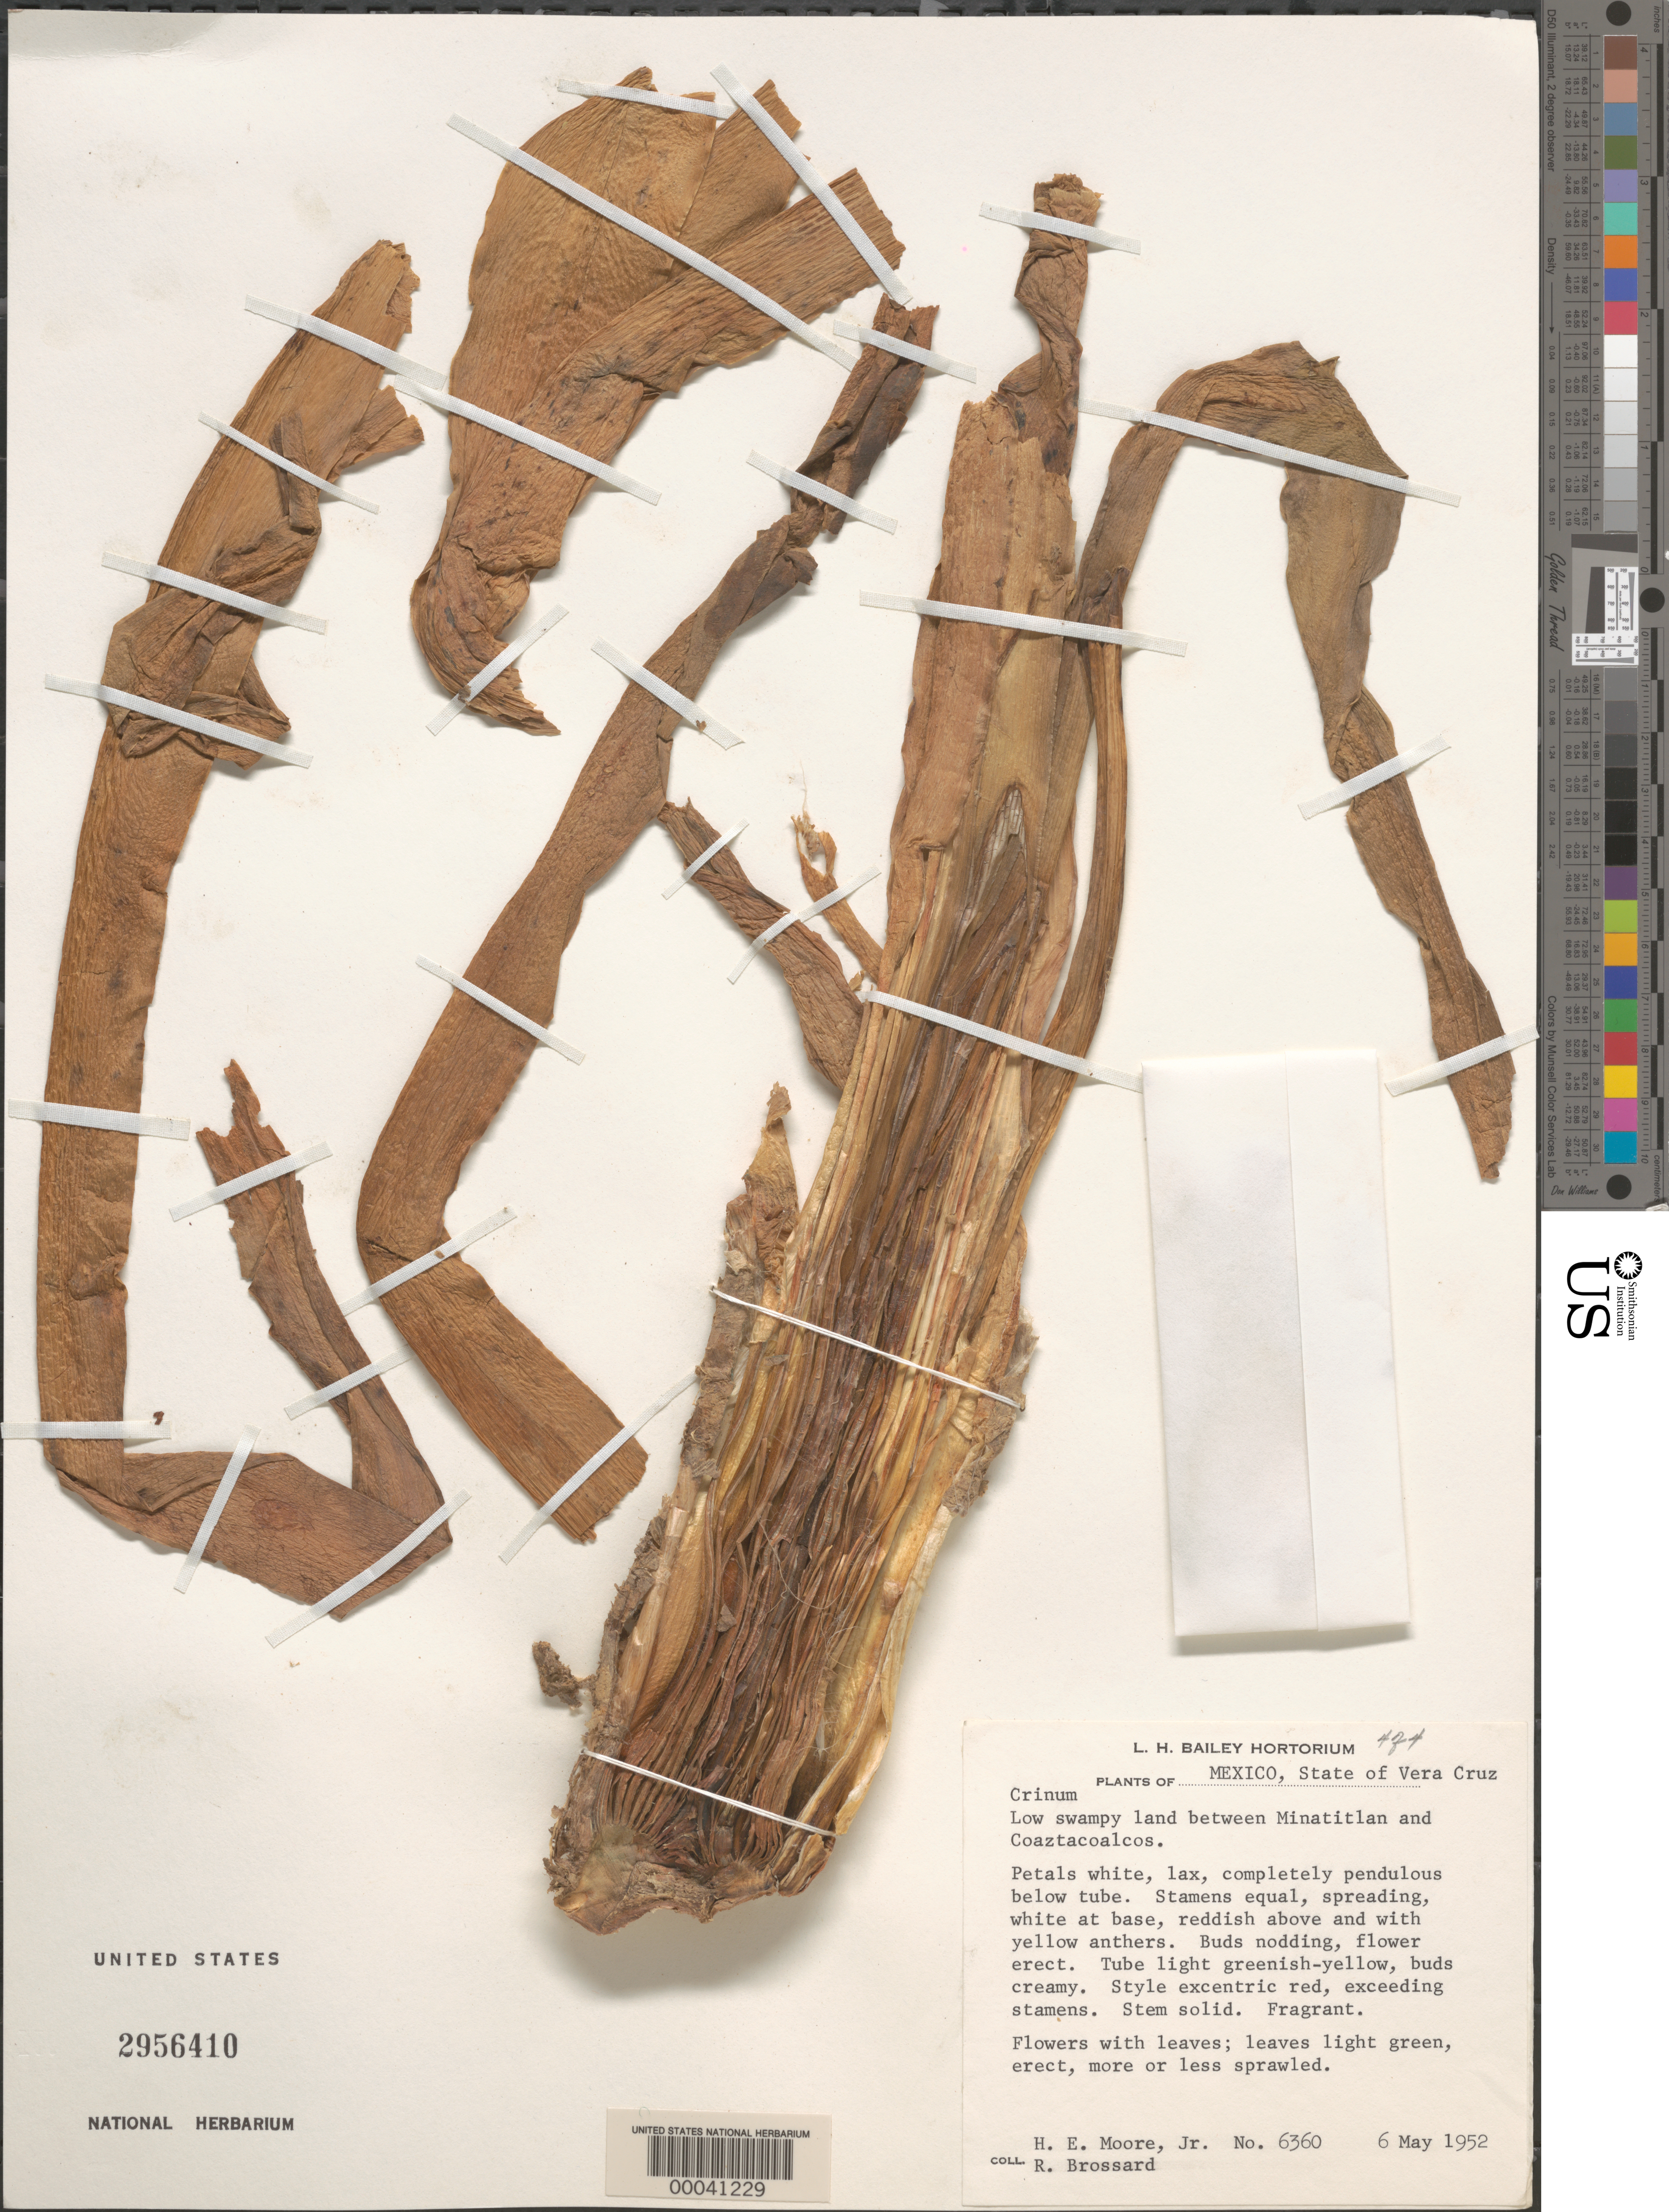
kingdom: Plantae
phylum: Tracheophyta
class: Liliopsida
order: Asparagales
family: Amaryllidaceae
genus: Crinum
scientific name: Crinum sp.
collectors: H. E. Moore & R. Brossard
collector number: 6360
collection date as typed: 06 May 1952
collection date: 1952-05-06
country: Mexico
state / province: Veracruz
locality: Between Minatitlán and coaztacoalcos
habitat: Low swampy land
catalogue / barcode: US 2956410